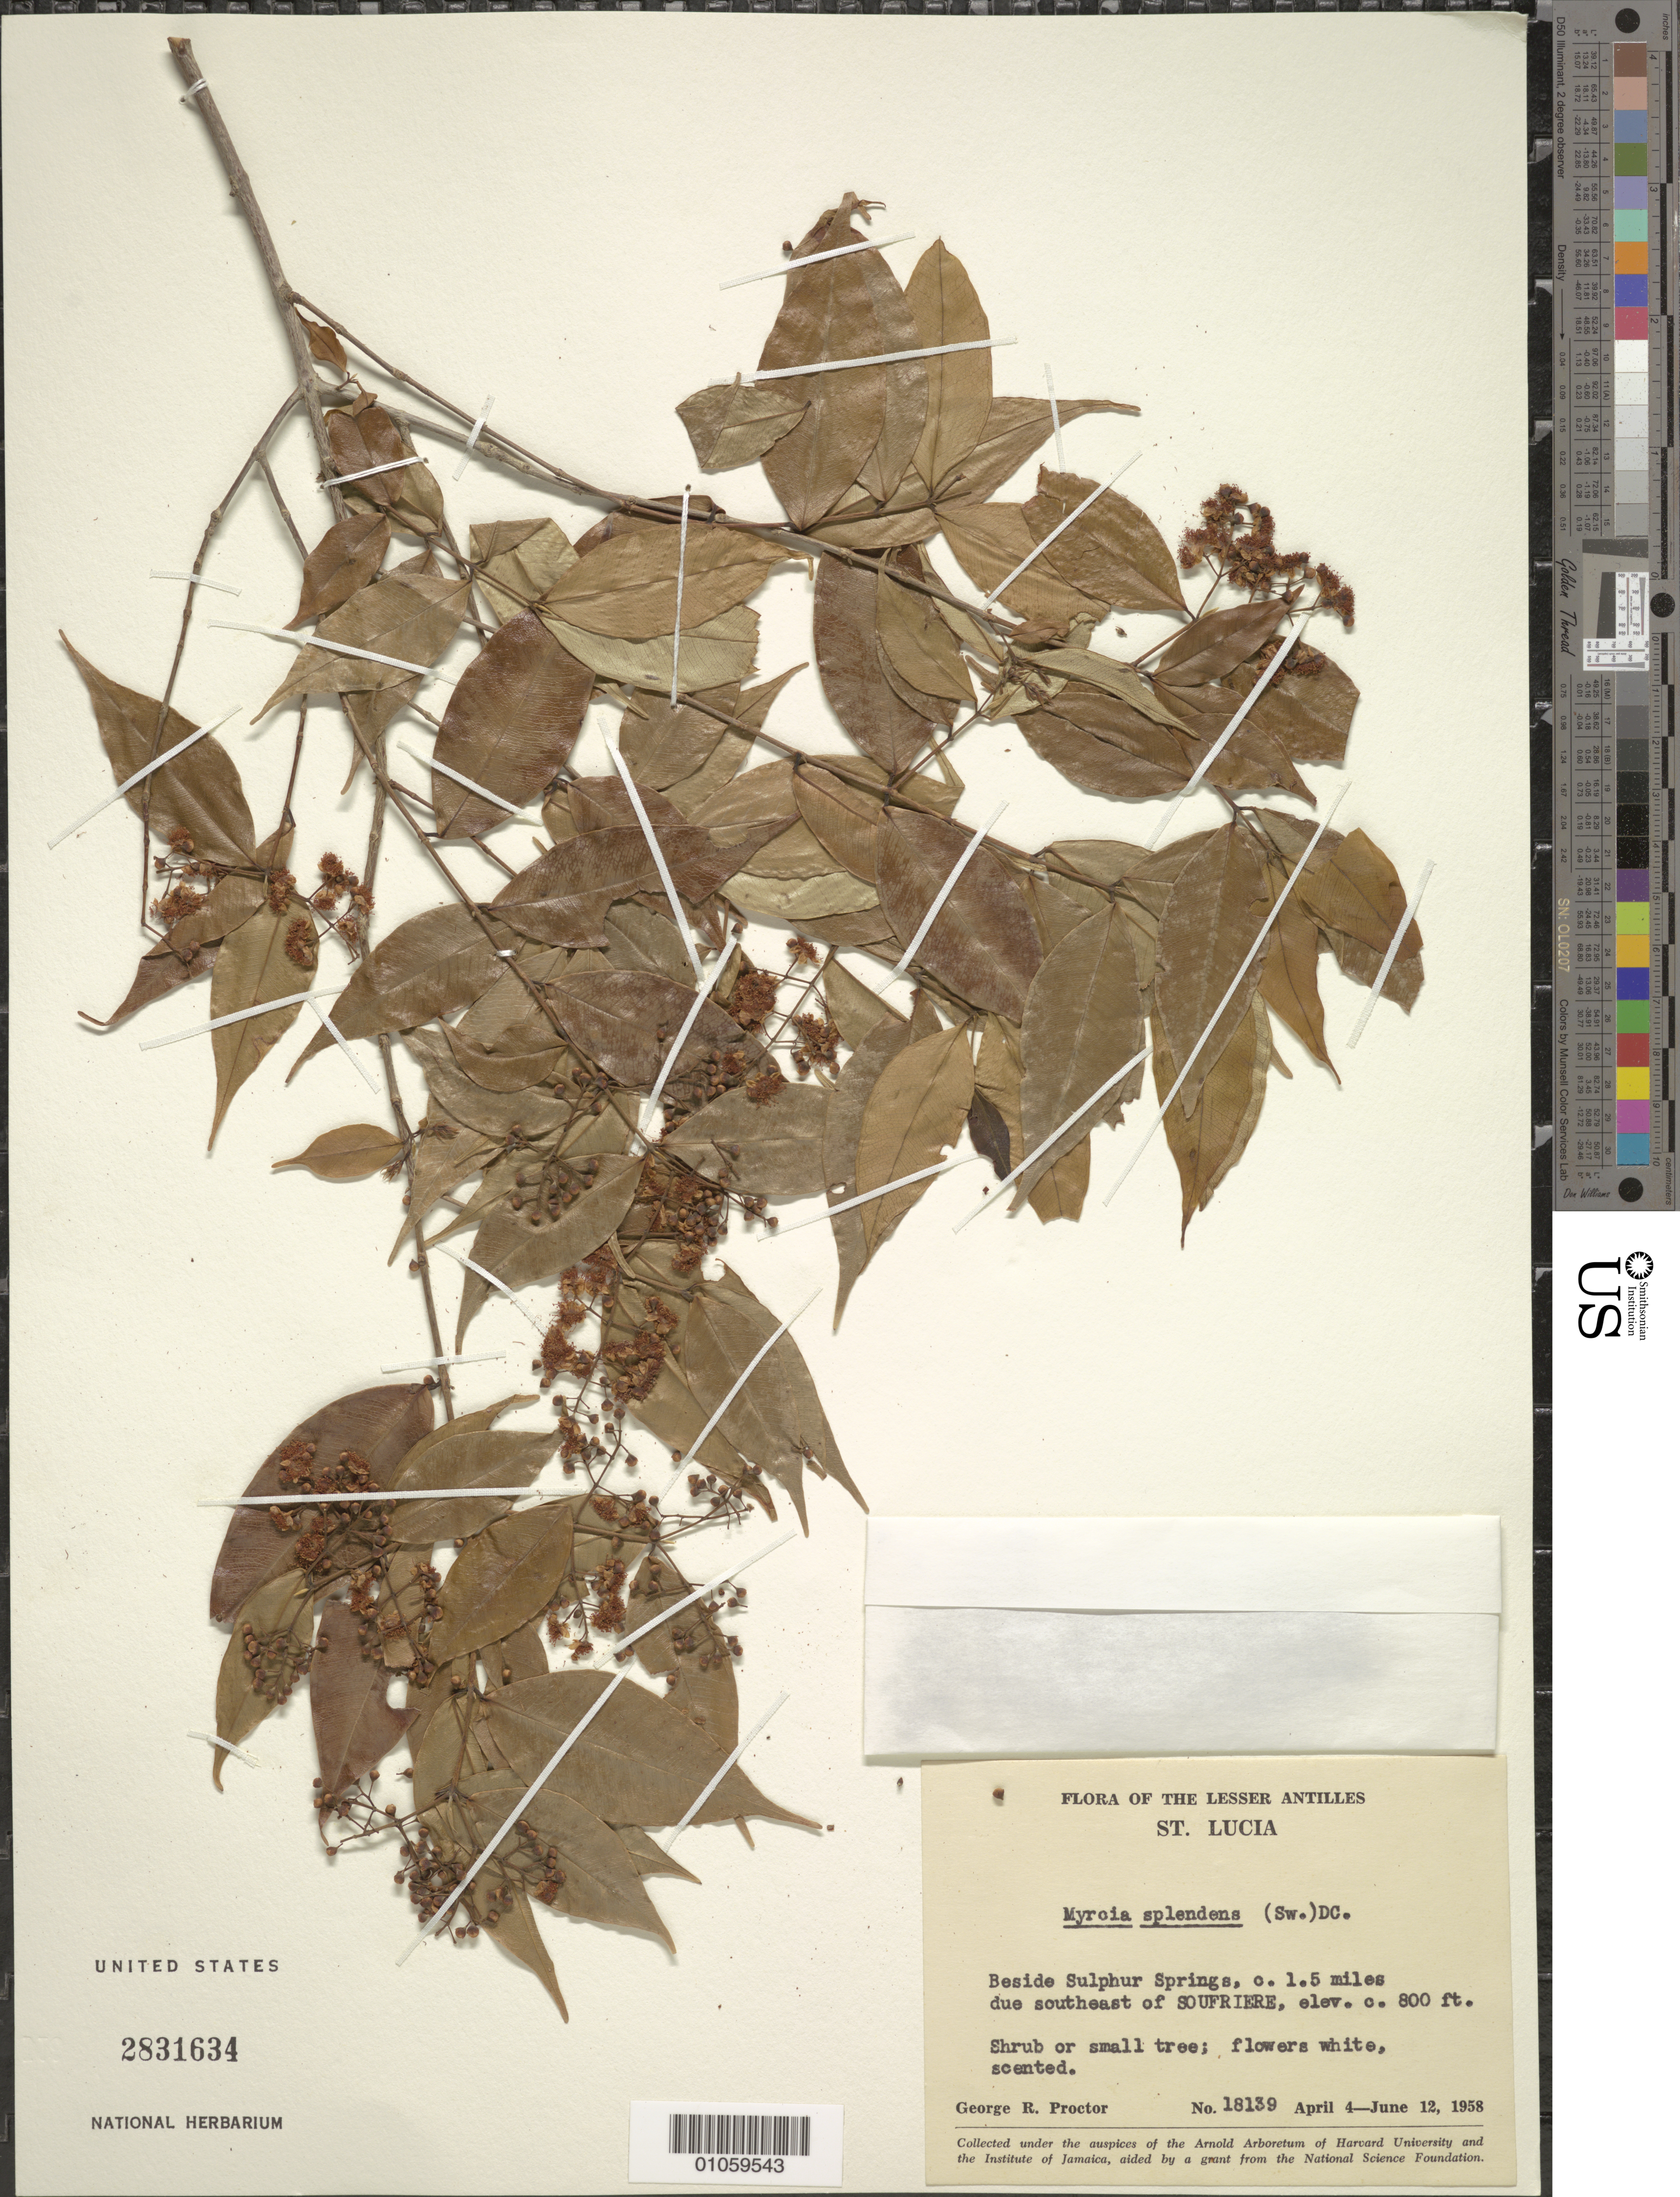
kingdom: Plantae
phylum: Tracheophyta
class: Magnoliopsida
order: Myrtales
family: Myrtaceae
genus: Myrcia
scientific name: Myrcia splendens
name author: (Sw.) DC.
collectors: G. R. Proctor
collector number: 18139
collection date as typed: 04 Apr 1958 to 12 Jun 1958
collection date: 1958-04-04/1958-06-12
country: St. Lucia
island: St. Lucia I.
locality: Beside Sulphur Springs, ca. 1.5 miles due southeast of Soufrière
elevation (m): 244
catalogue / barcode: US 2831634